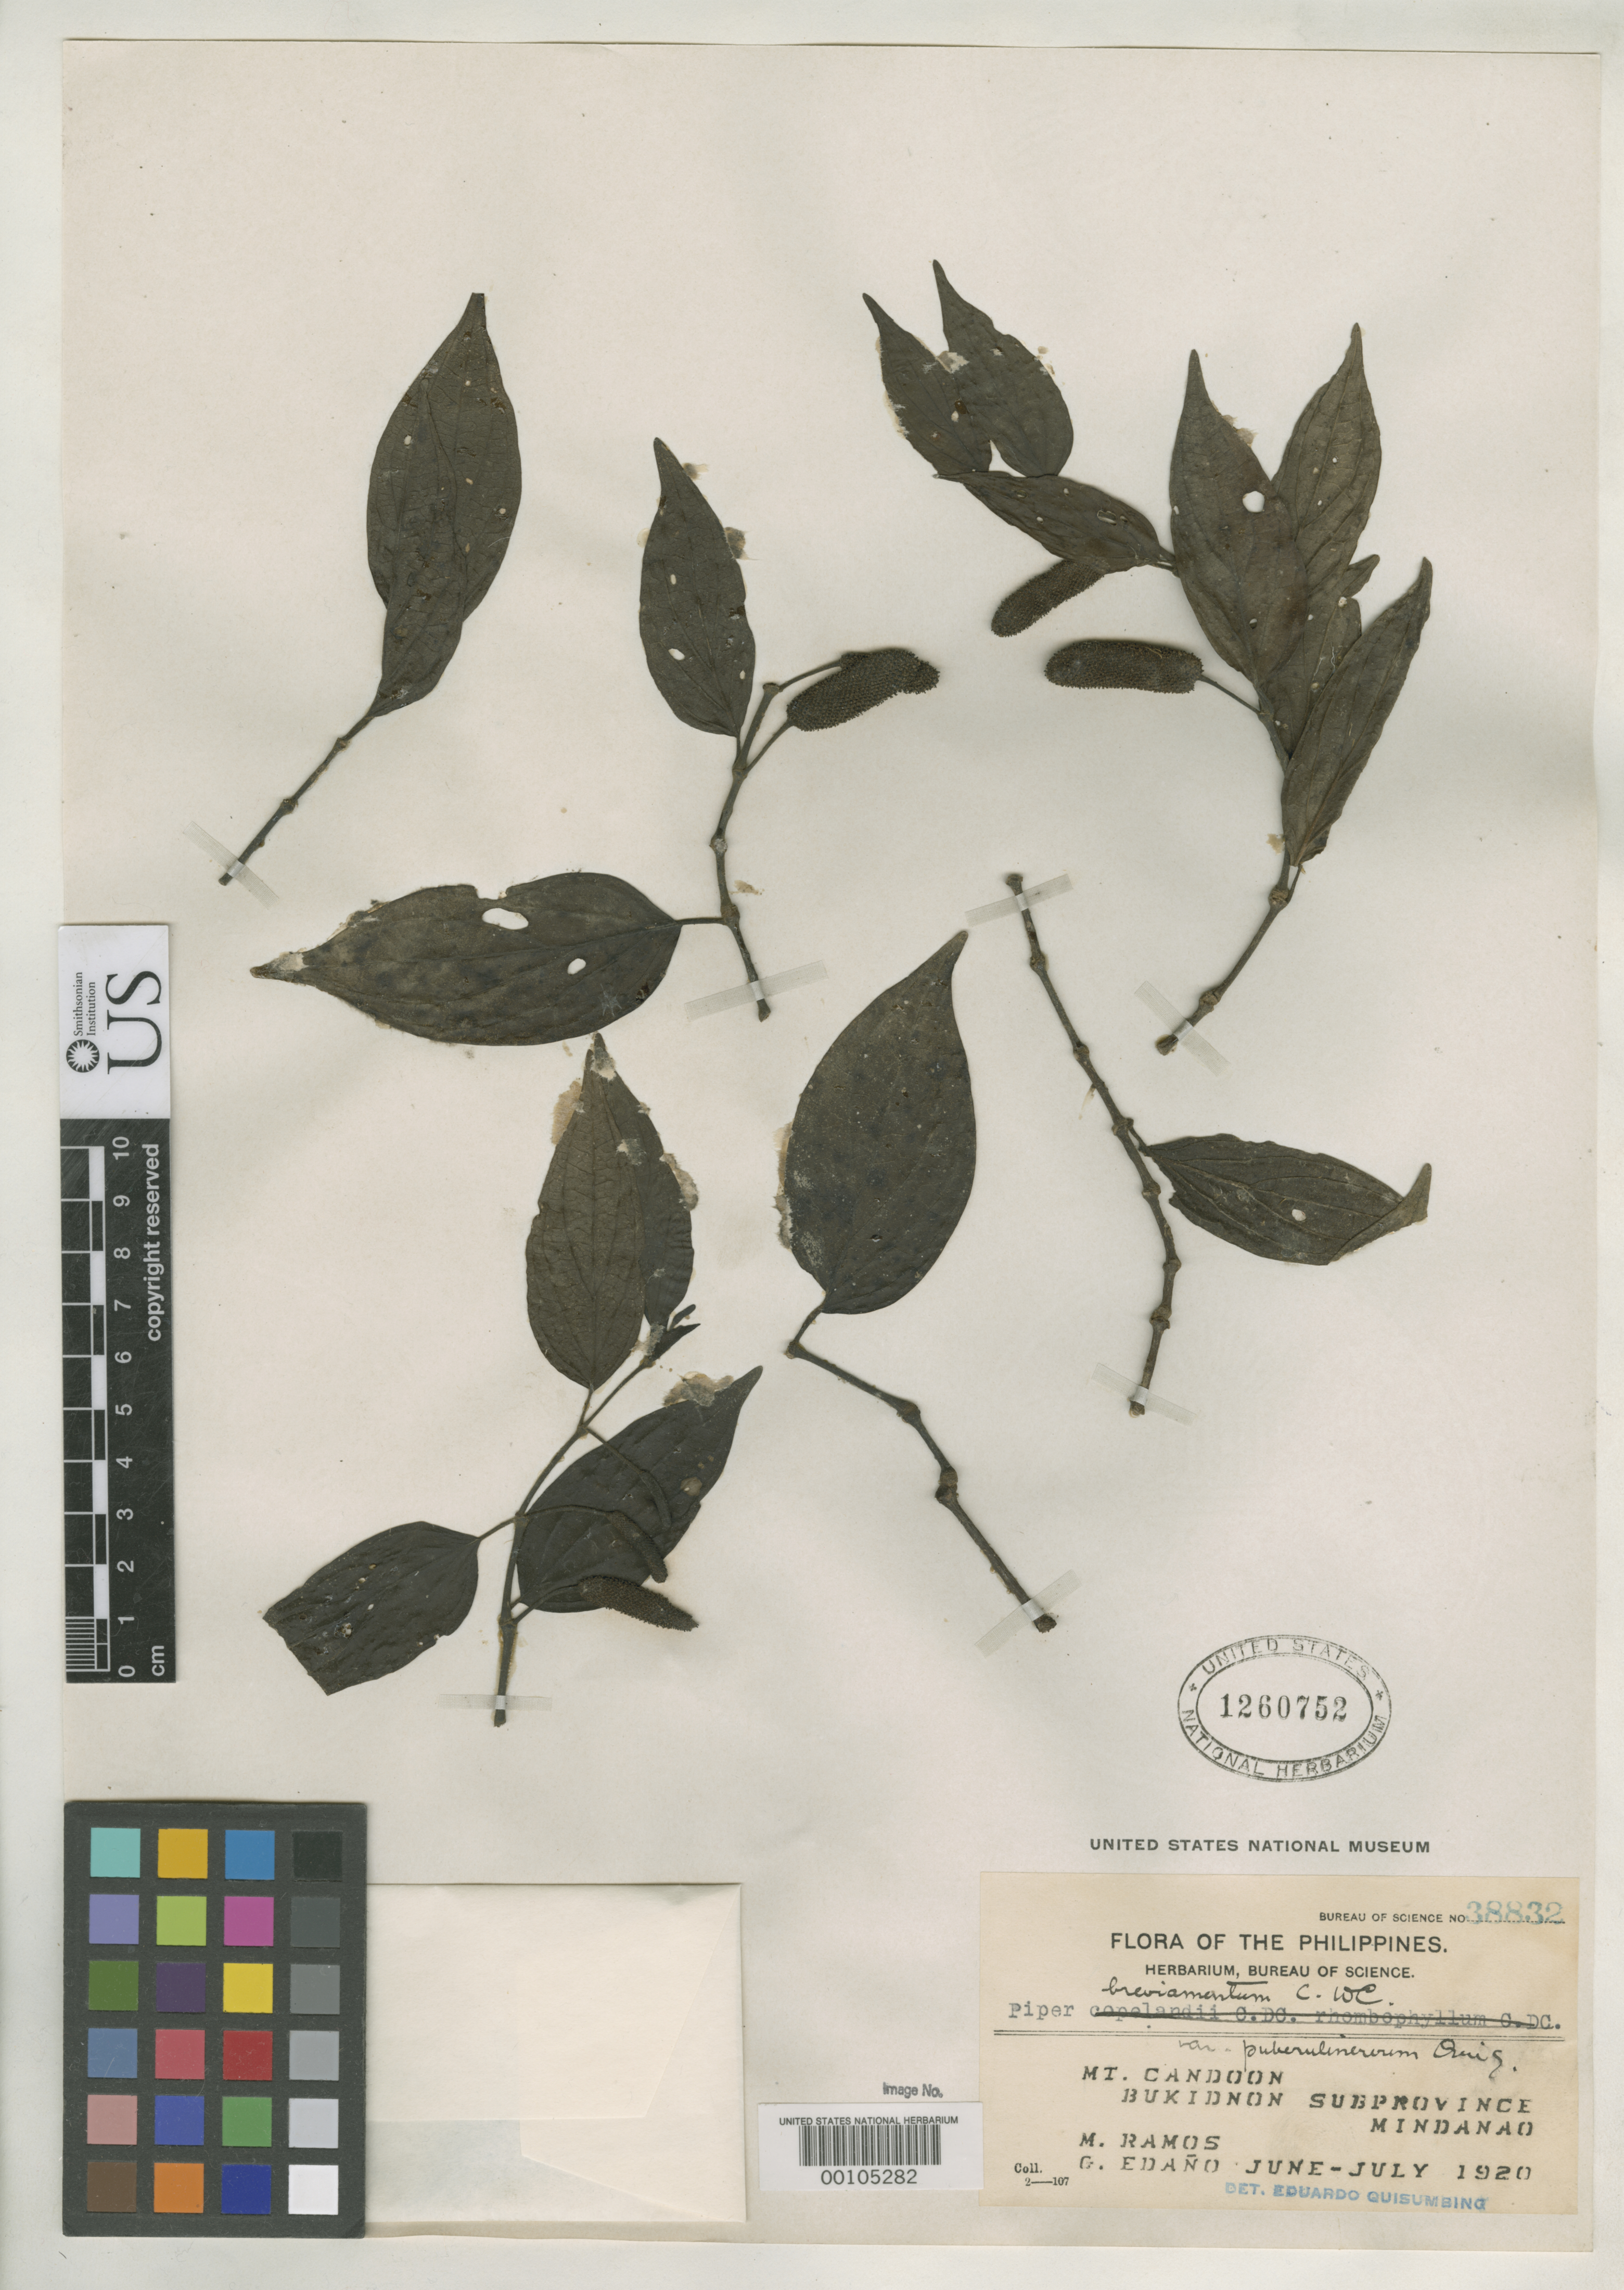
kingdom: Plantae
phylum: Tracheophyta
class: Magnoliopsida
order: Piperales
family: Piperaceae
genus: Piper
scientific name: Piper breviamentum var. puberulinervium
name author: Quisumb.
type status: Isotype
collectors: M. Ramos & G. E. Edaño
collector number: Bur. Sci. 38832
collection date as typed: Jun 1920 to -- Jul 1920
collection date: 1920-06/1920-07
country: Philippines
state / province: Northern Mindanao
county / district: Bukidnon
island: Mindanao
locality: Mt. Candoon.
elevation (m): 1150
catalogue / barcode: US 1260752